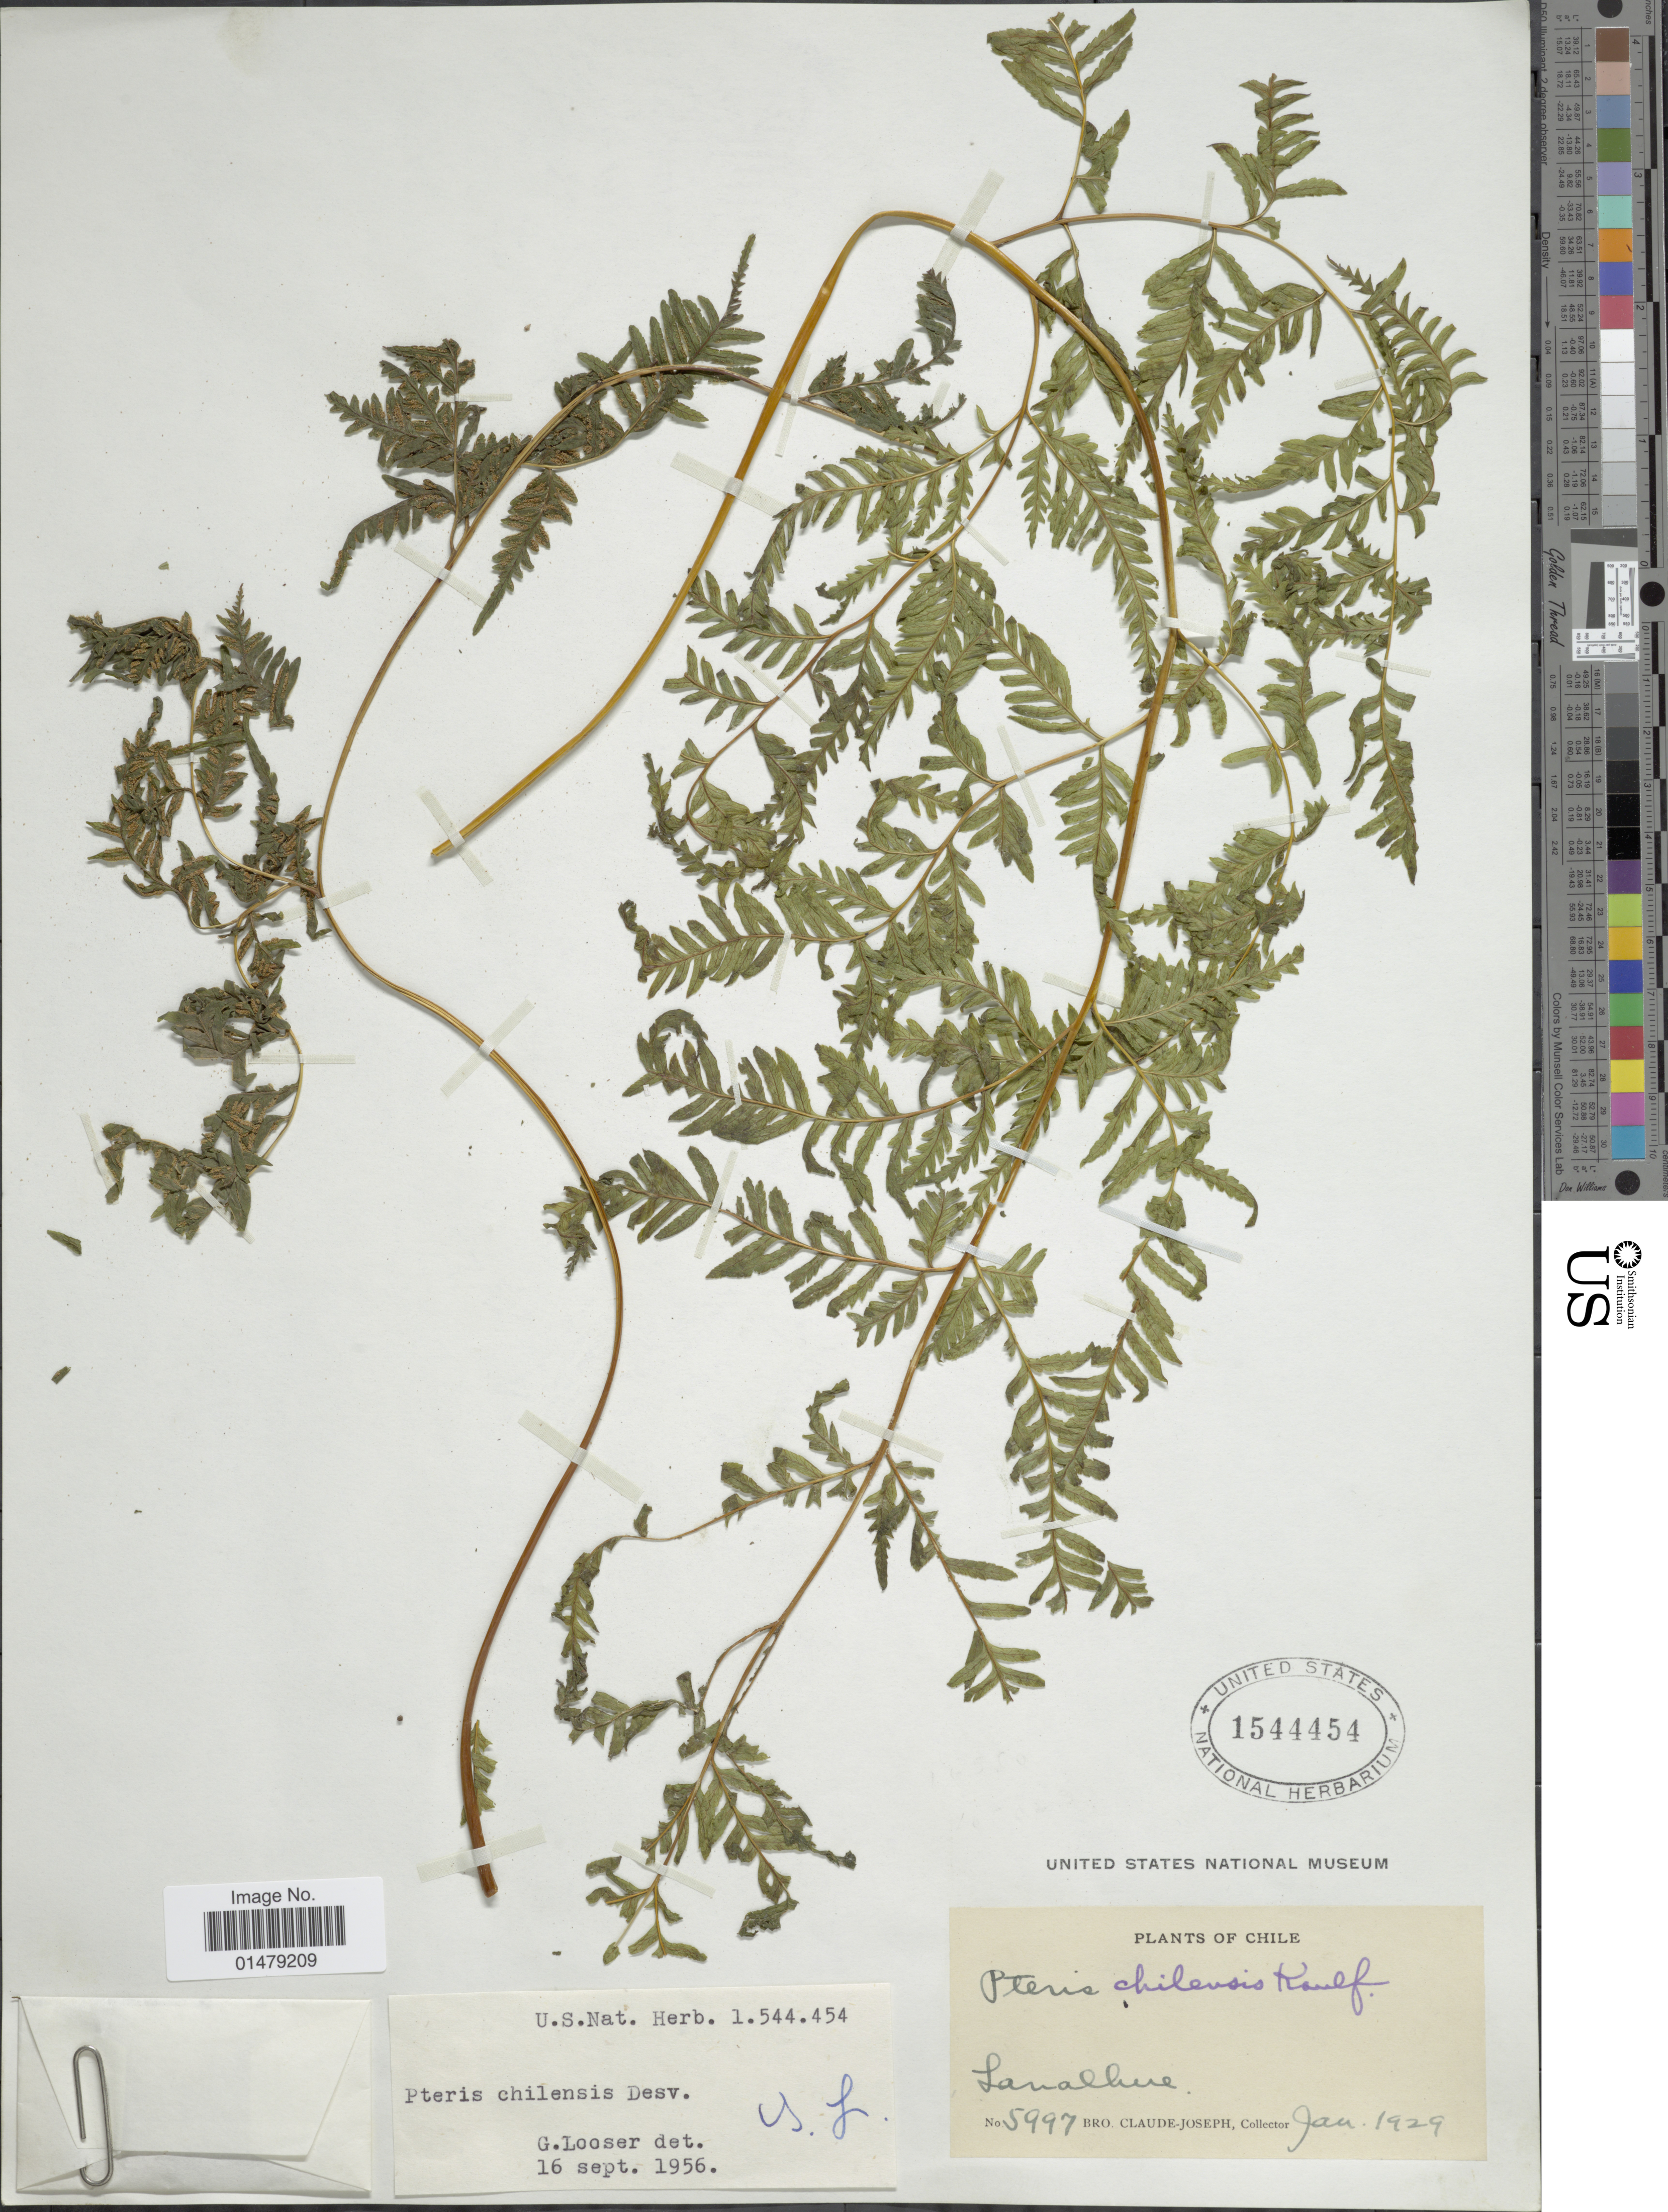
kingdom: Plantae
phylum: Tracheophyta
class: Polypodiopsida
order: Polypodiales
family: Pteridaceae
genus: Pteris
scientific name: Pteris chilensis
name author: Desv.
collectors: Bro. Claude-Joseph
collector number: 5997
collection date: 1929-01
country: Chile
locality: Lanalhue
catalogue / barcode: US 1544454